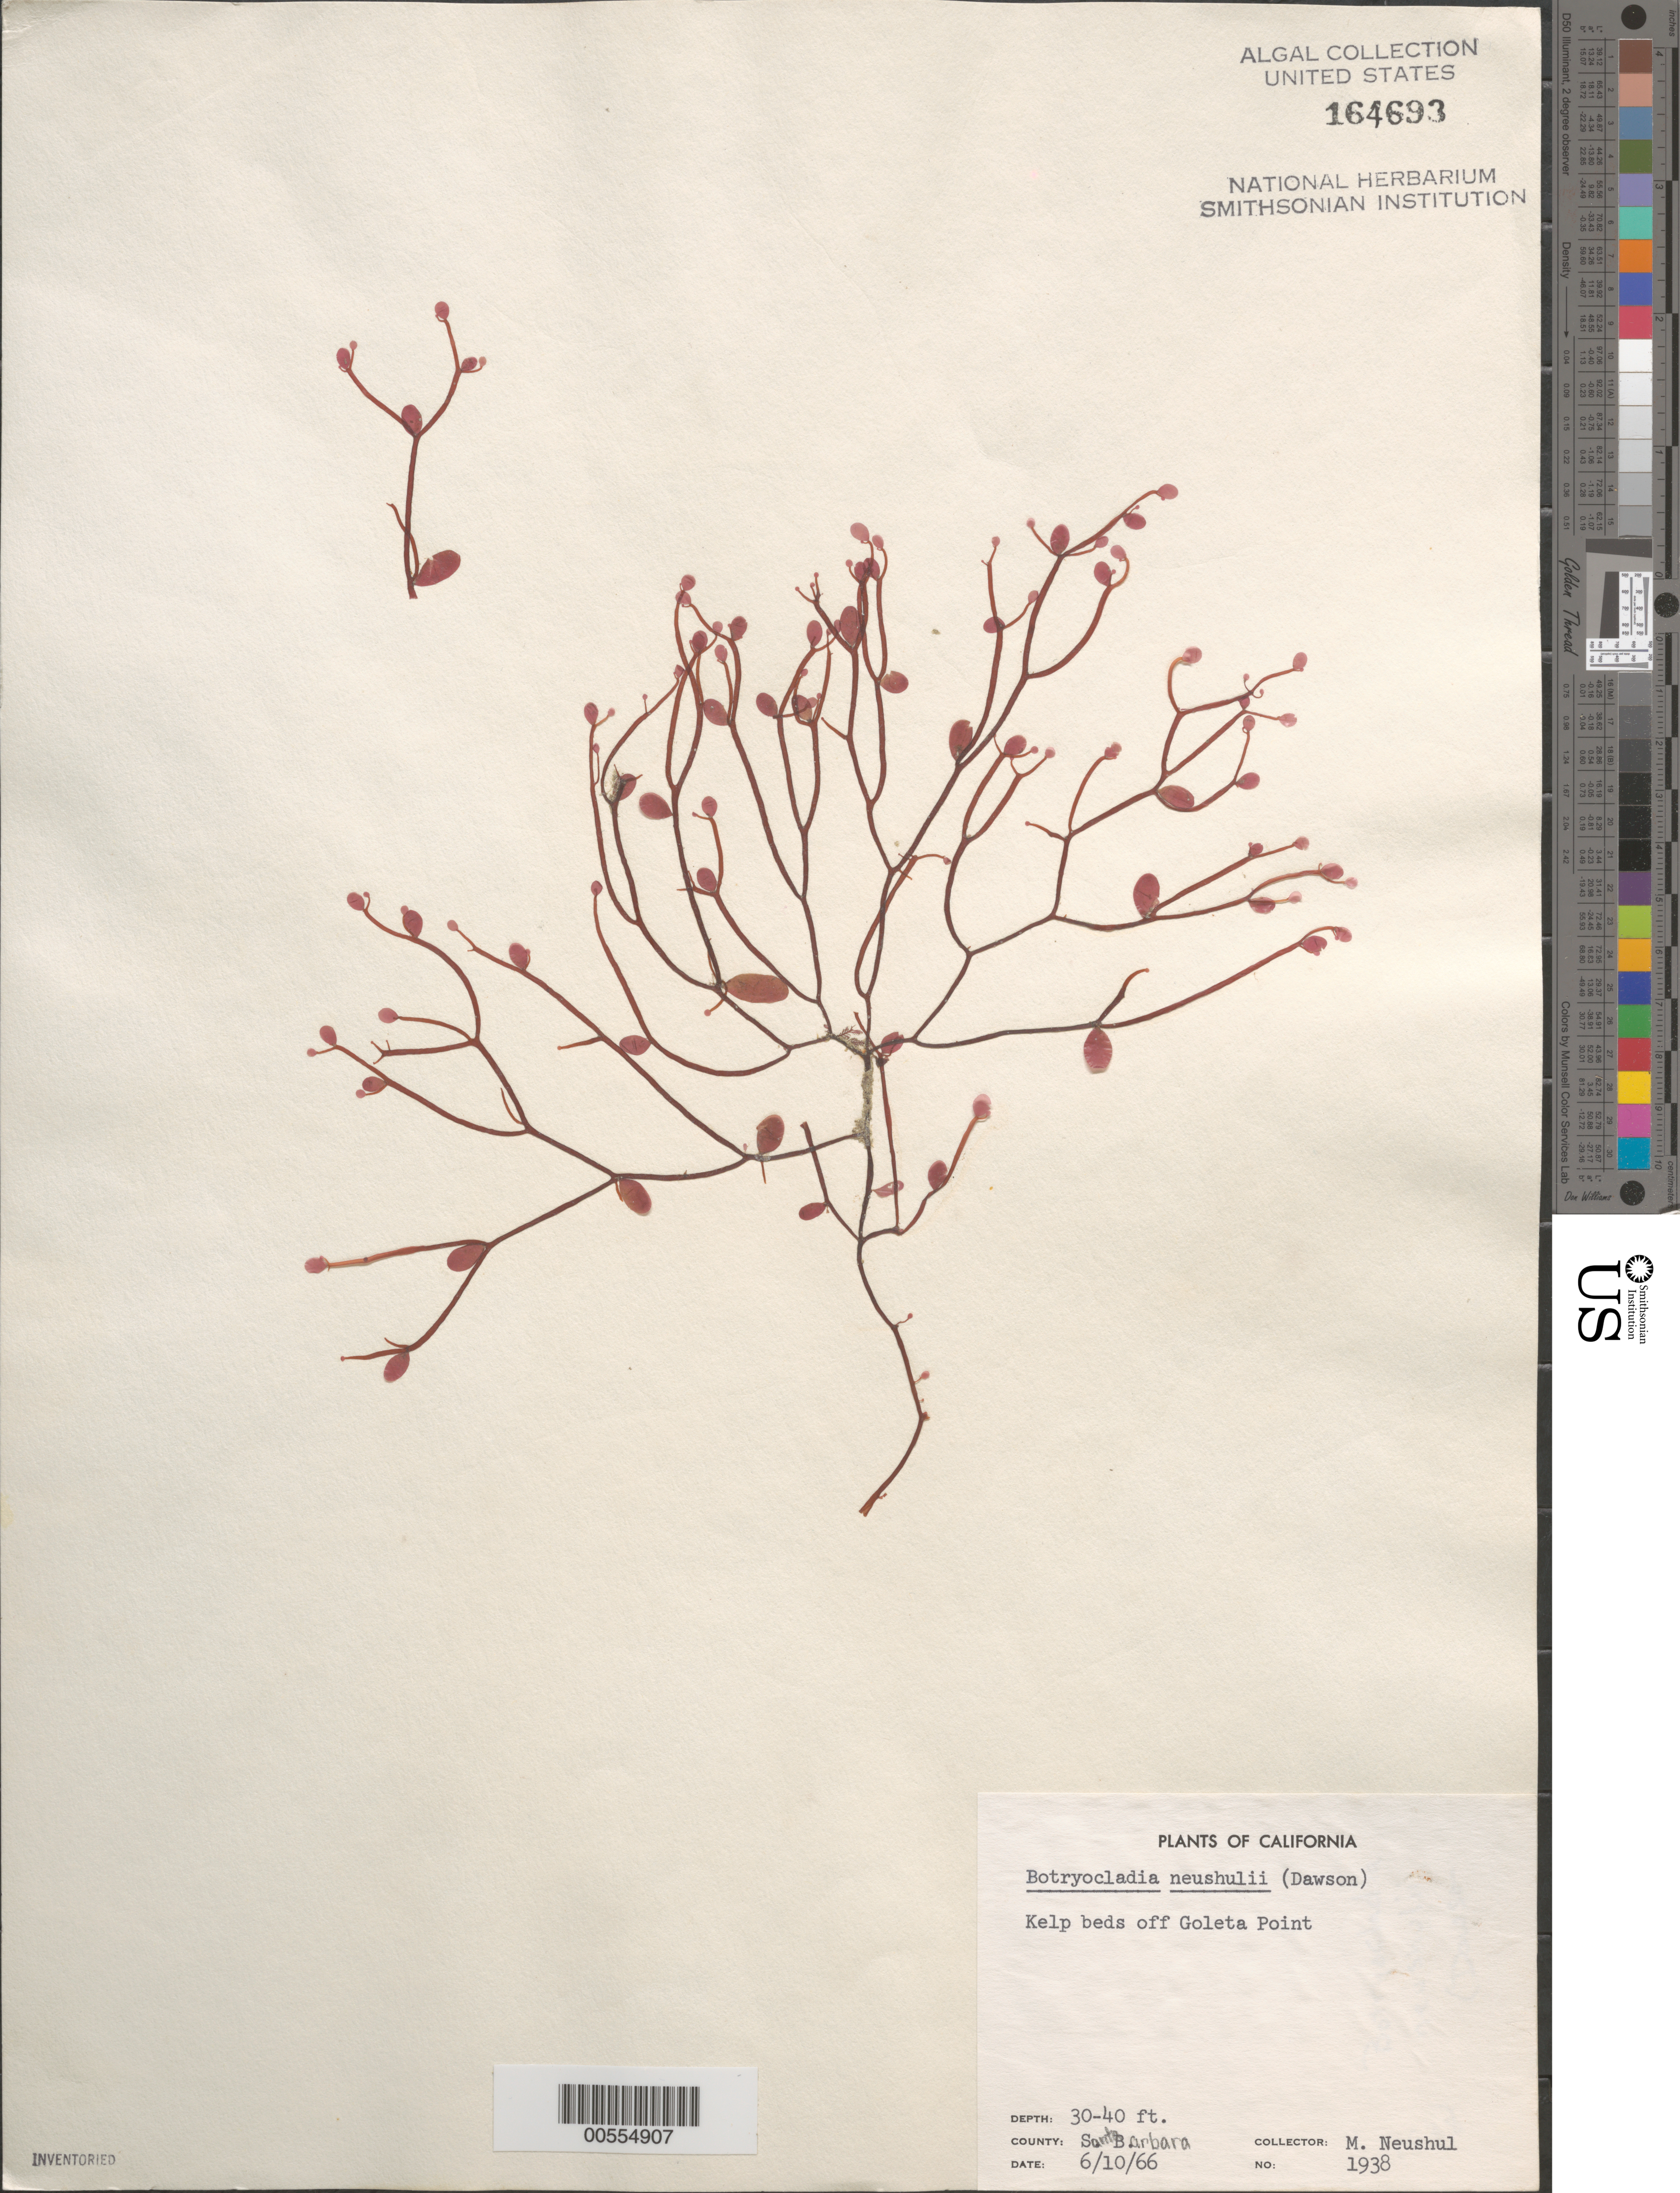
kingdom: Plantae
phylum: Rhodophyta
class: Florideophyceae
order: Rhodymeniales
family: Rhodymeniaceae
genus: Botryocladia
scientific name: Botryocladia neushulii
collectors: M. Neushul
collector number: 1938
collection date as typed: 10 Jun 1966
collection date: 1966-06-10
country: United States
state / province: California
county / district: Santa Barbara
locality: Off Goleta Point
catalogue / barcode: US 164693